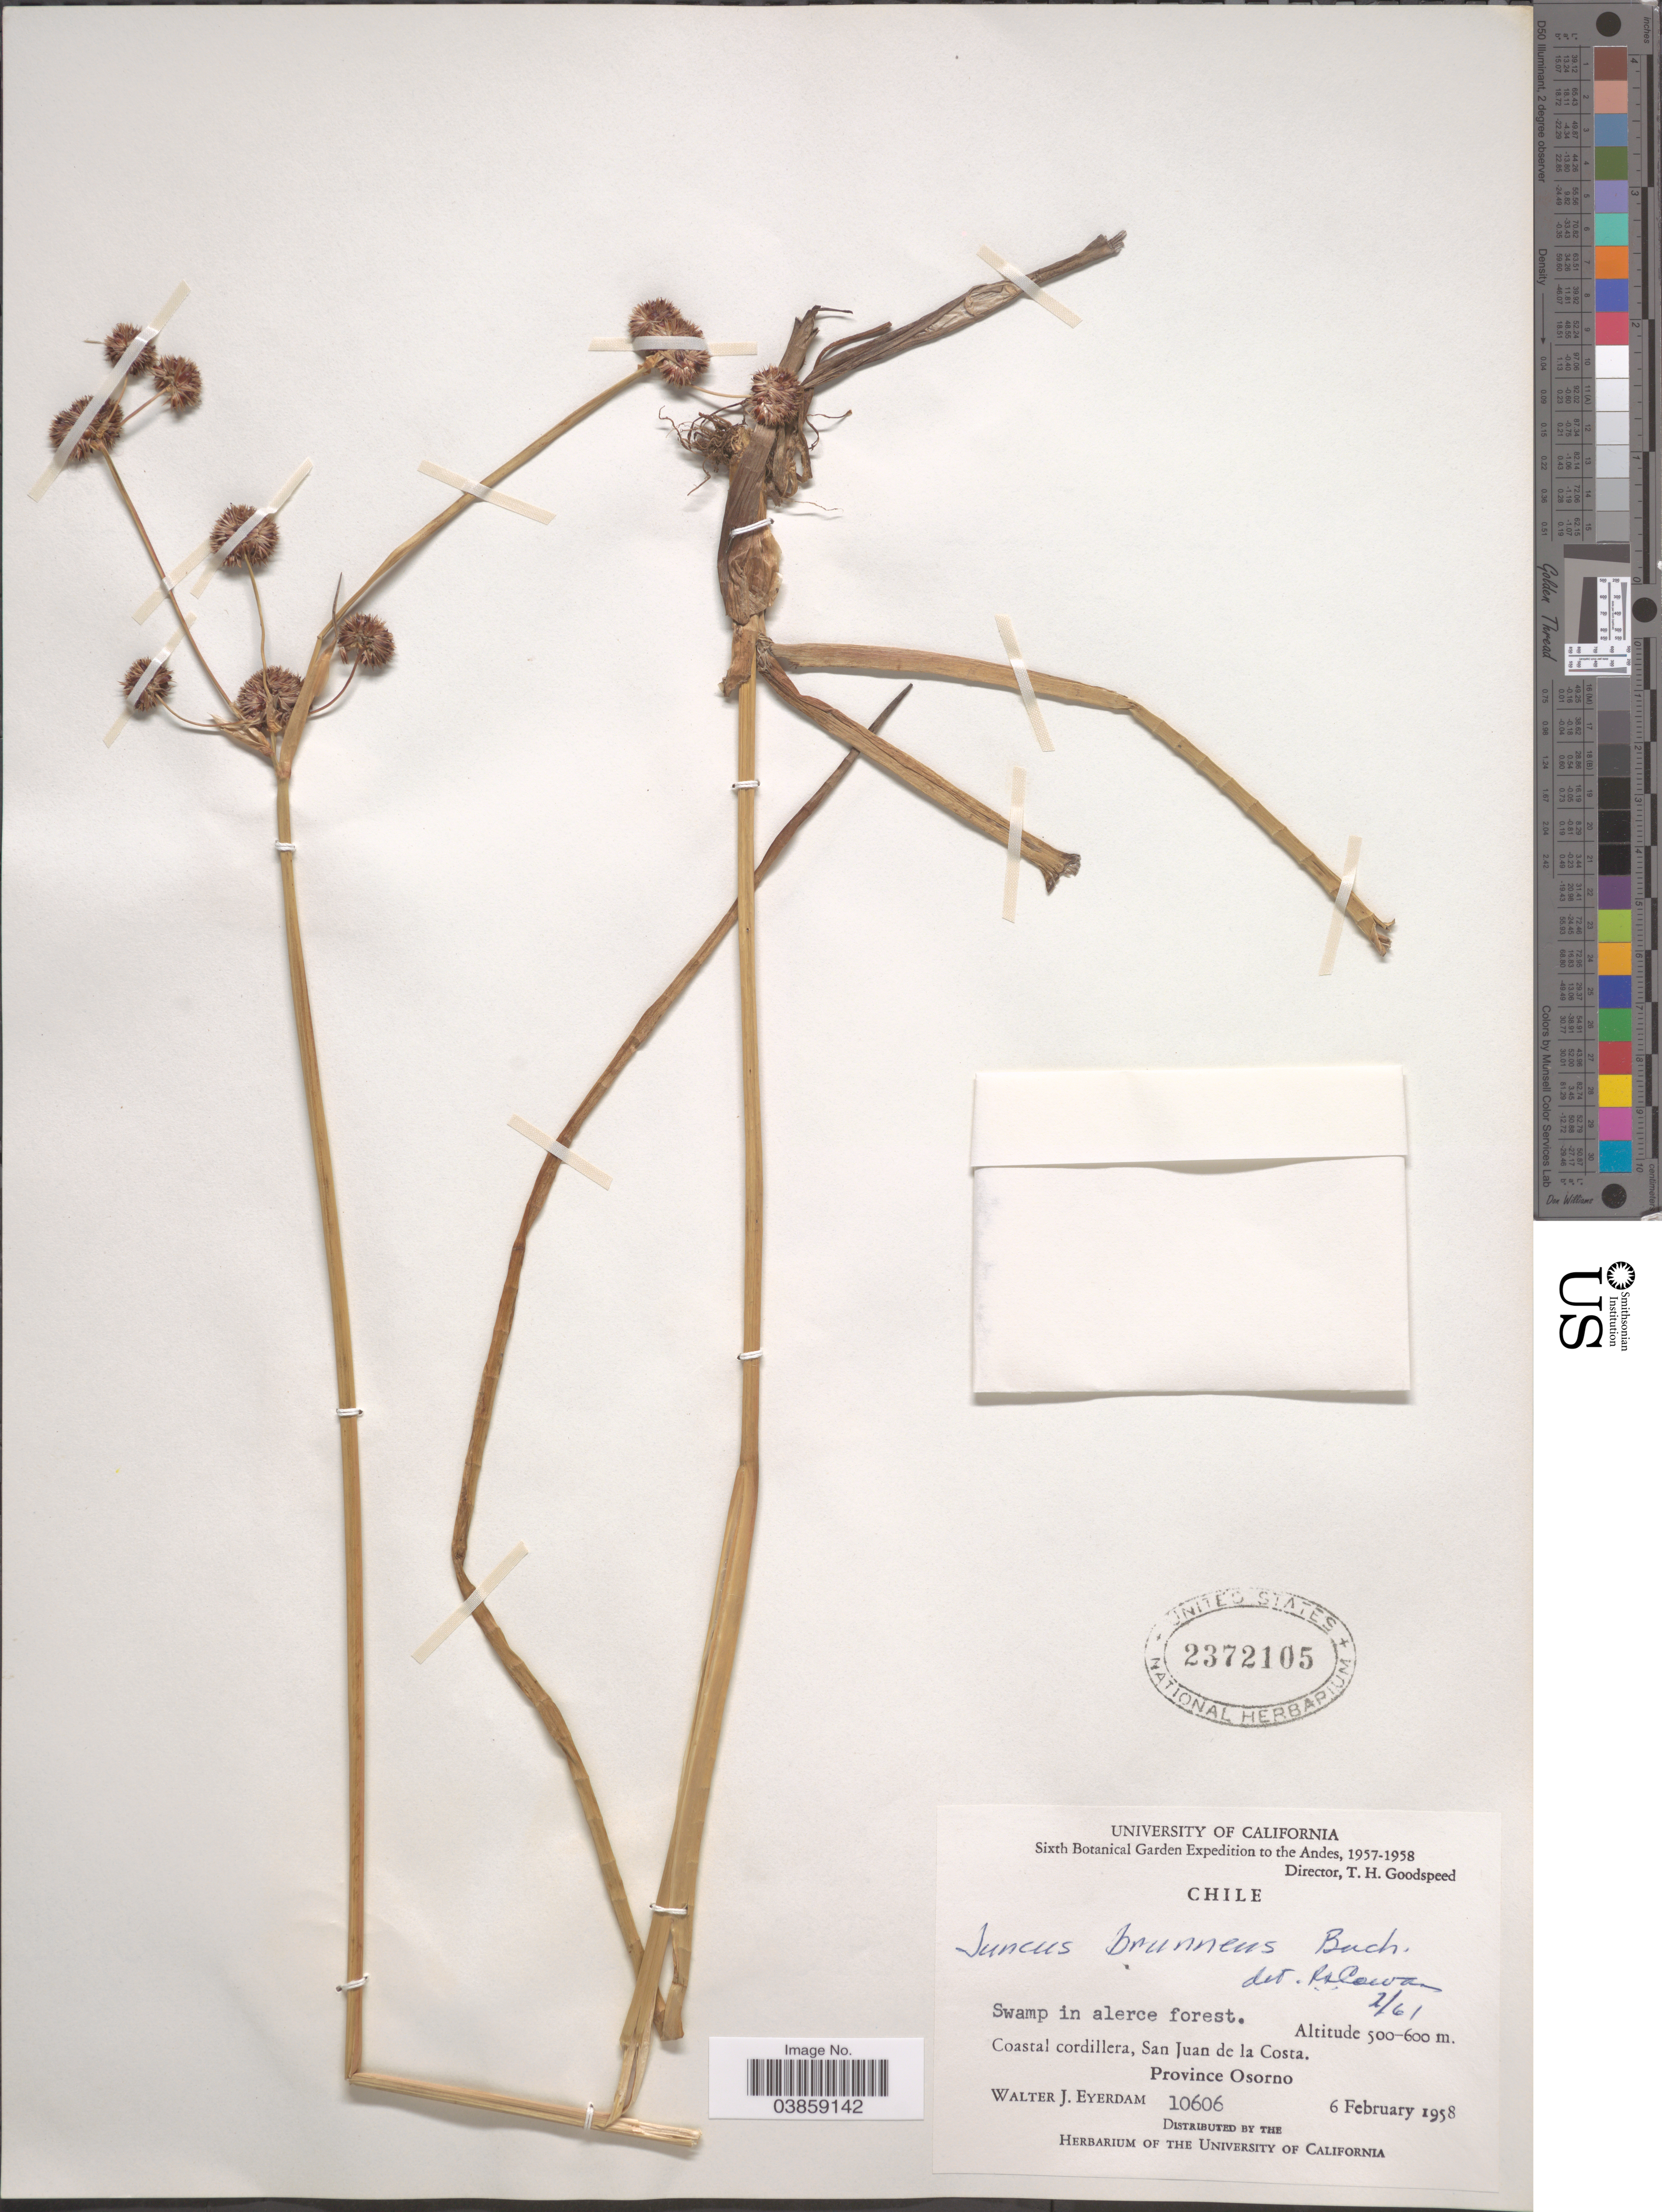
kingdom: Plantae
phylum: Tracheophyta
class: Liliopsida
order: Poales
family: Juncaceae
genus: Juncus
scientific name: Juncus brunneus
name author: Buchenau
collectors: W. J. Eyerdam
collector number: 10606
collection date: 1958-02-06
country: Chile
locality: The Andes. Coastal cordillera, San Juan de la Costa. Province Osorno.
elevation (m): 500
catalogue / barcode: US 2372105